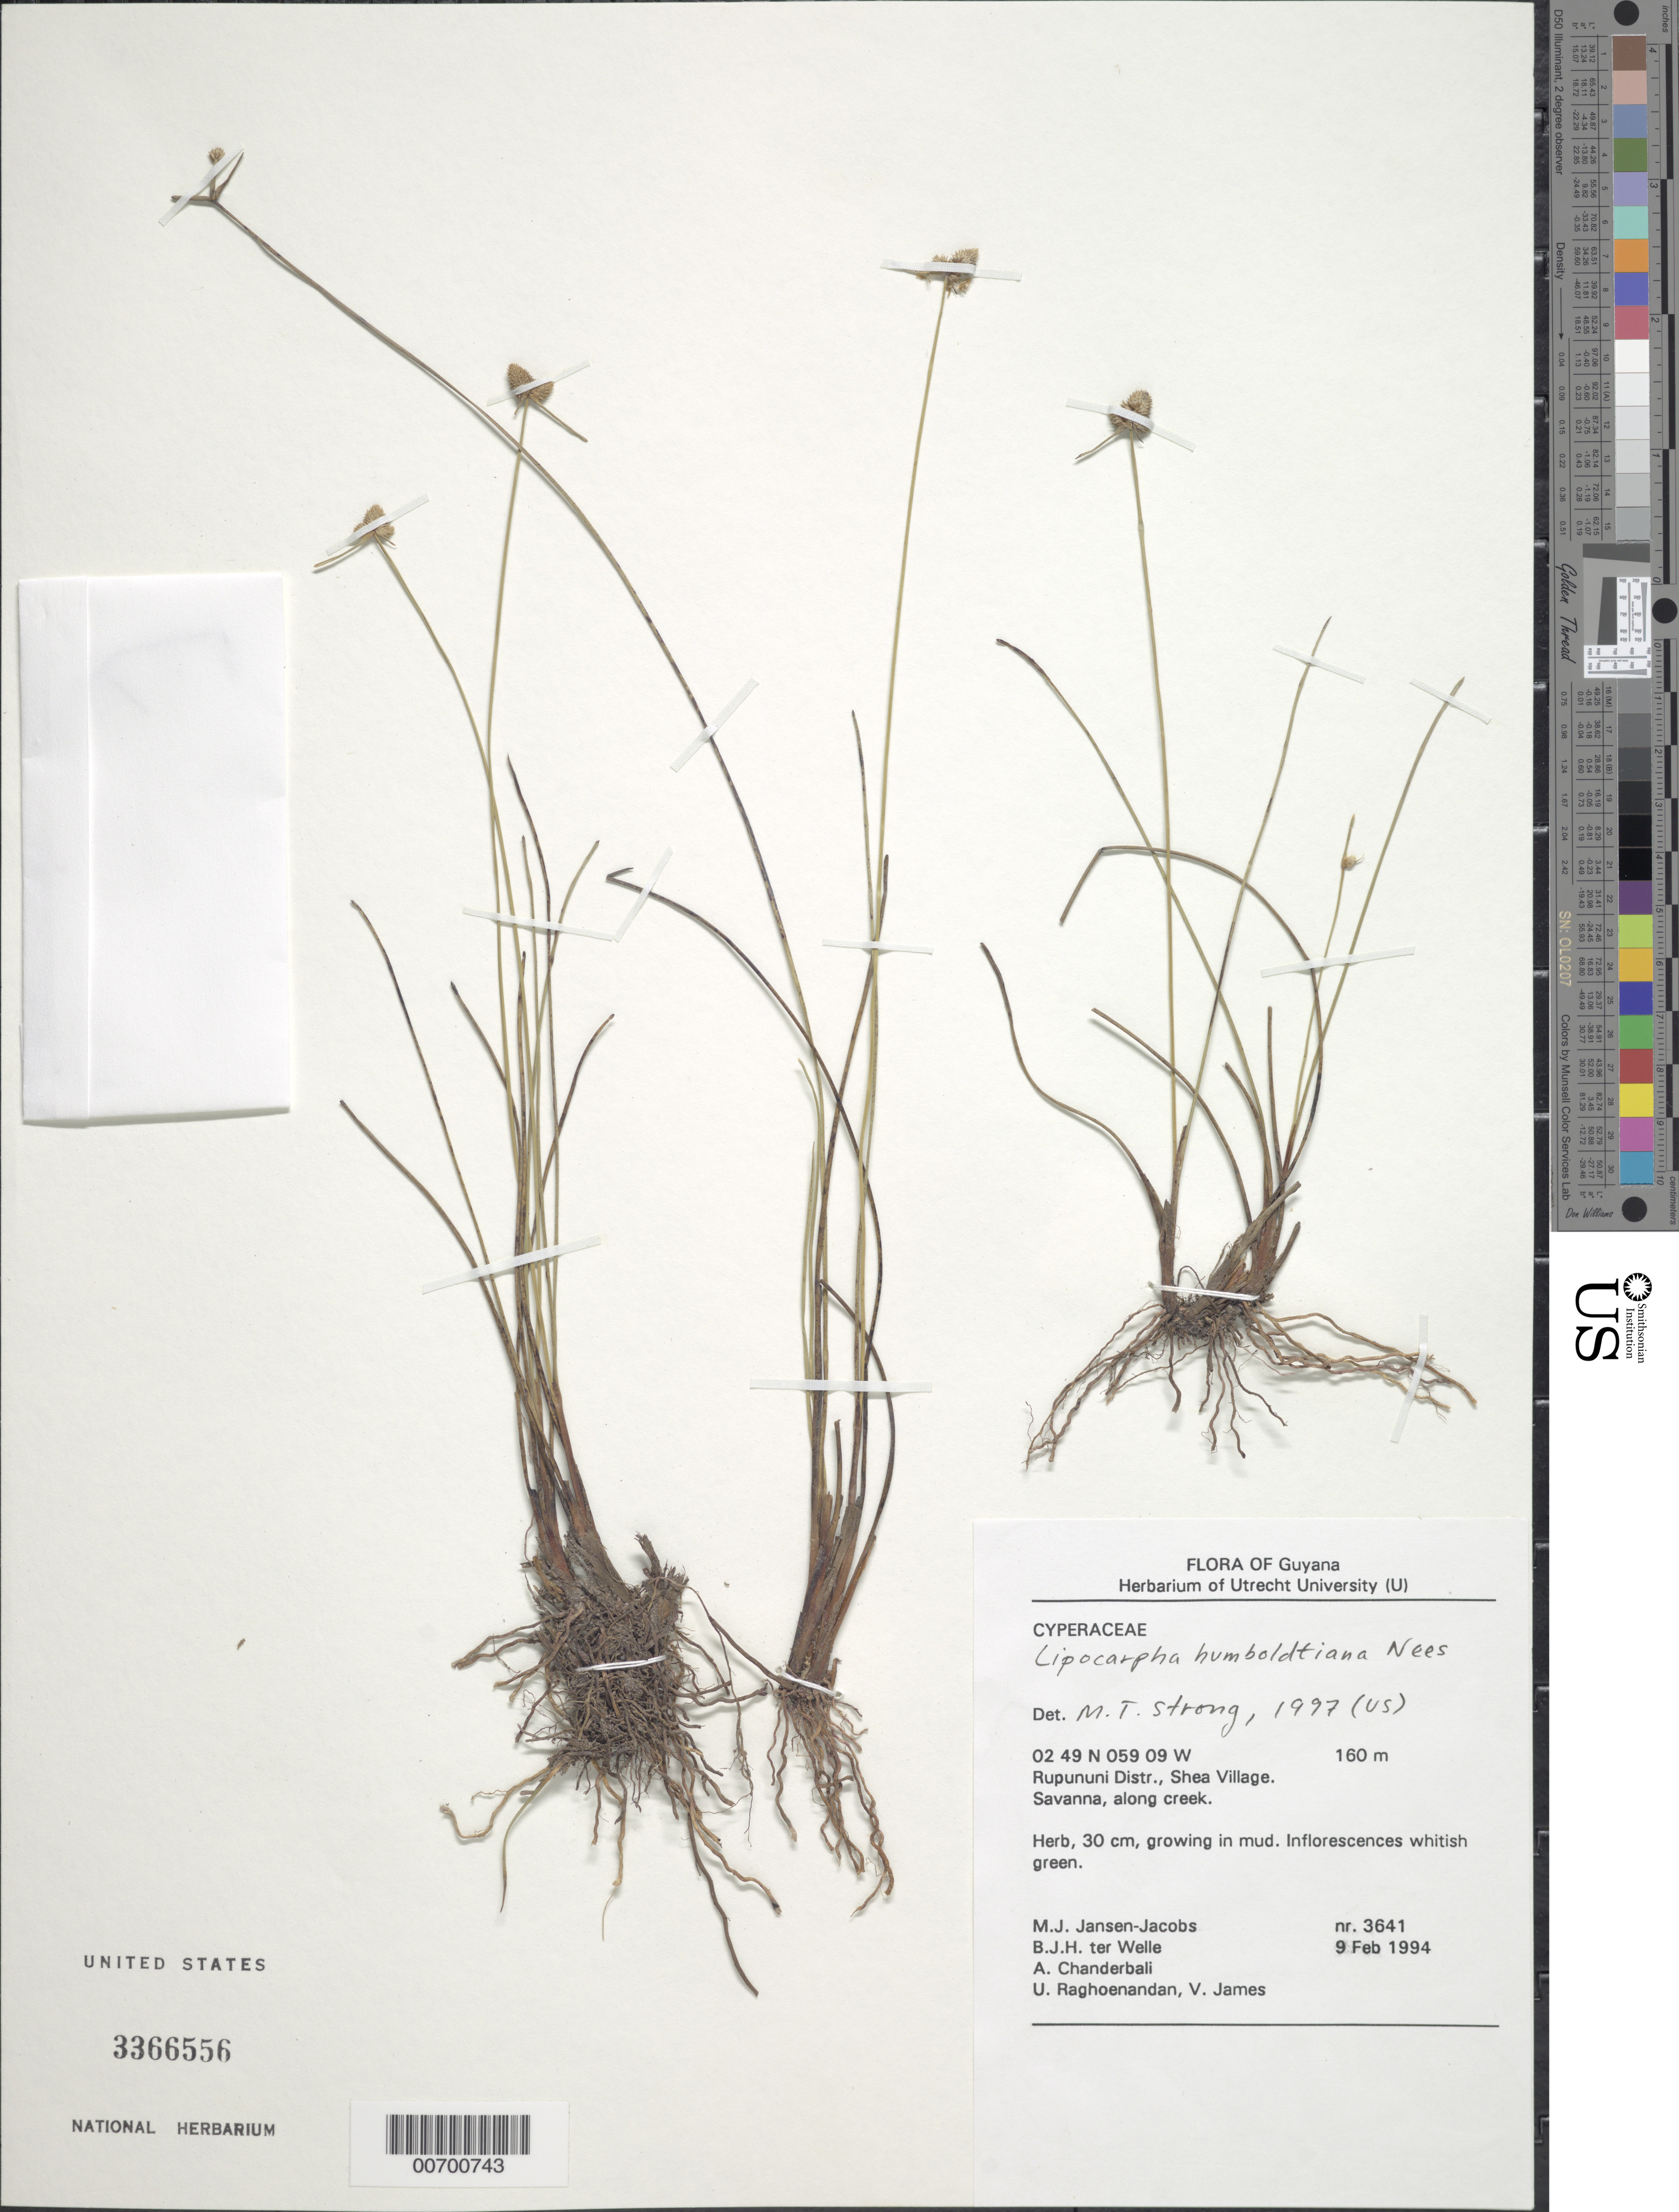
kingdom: Plantae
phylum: Tracheophyta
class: Liliopsida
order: Poales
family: Cyperaceae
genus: Cyperus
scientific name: Cyperus sellowianus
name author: (Kunth) T. Koyama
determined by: Strong, M. T., (US), Smithsonian Institution - National Museum of Natural History (UNITED STATES)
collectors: M. J. Jansen-Jacobs, B. Welle, A. S. Chanderbali, U. Raghoenandan & V. James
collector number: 3641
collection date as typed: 9-Feb-94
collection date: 1994-02-09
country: Guyana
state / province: U. Takutu-U. Essequibo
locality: Shea Village, Rupununi Dist.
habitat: Savanna along creek in mud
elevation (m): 160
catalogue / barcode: US 3366556